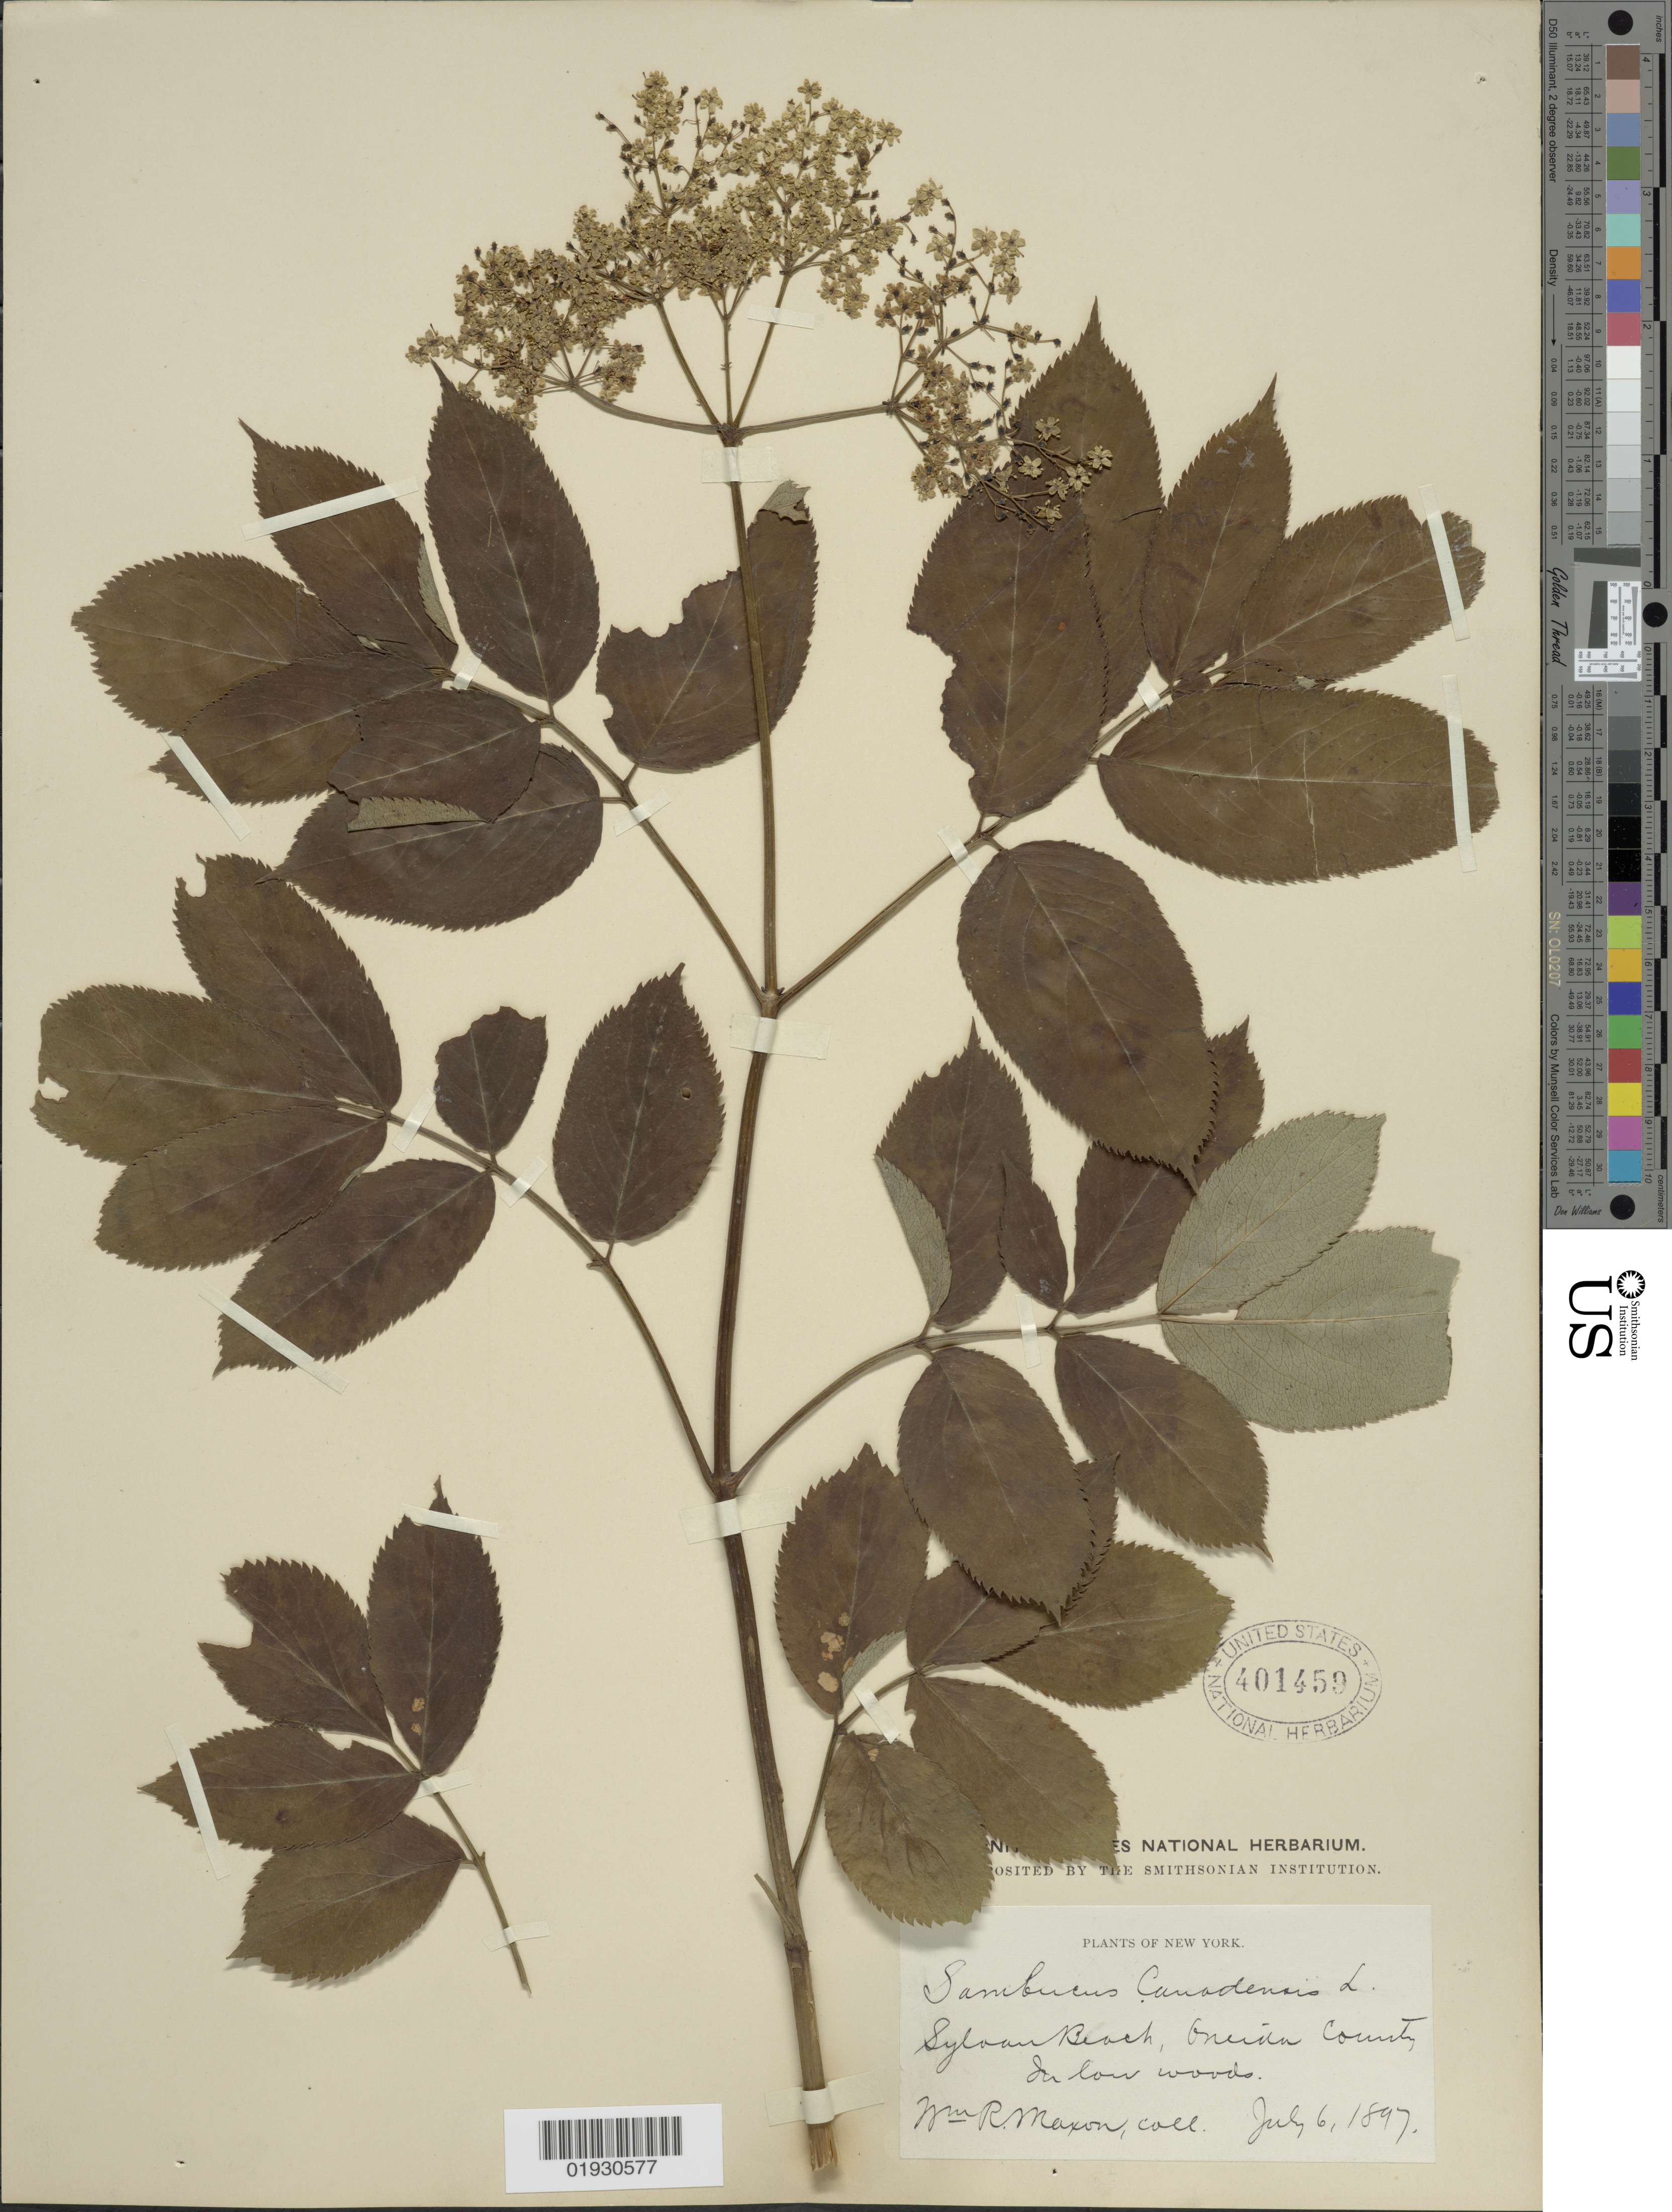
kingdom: Plantae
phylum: Tracheophyta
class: Magnoliopsida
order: Dipsacales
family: Viburnaceae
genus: Sambucus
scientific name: Sambucus canadensis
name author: L.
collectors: W. R. Maxon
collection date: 1897-07-06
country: United States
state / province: New York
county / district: Oneida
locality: Sylvan Beach, Oneida County.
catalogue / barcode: US 401459